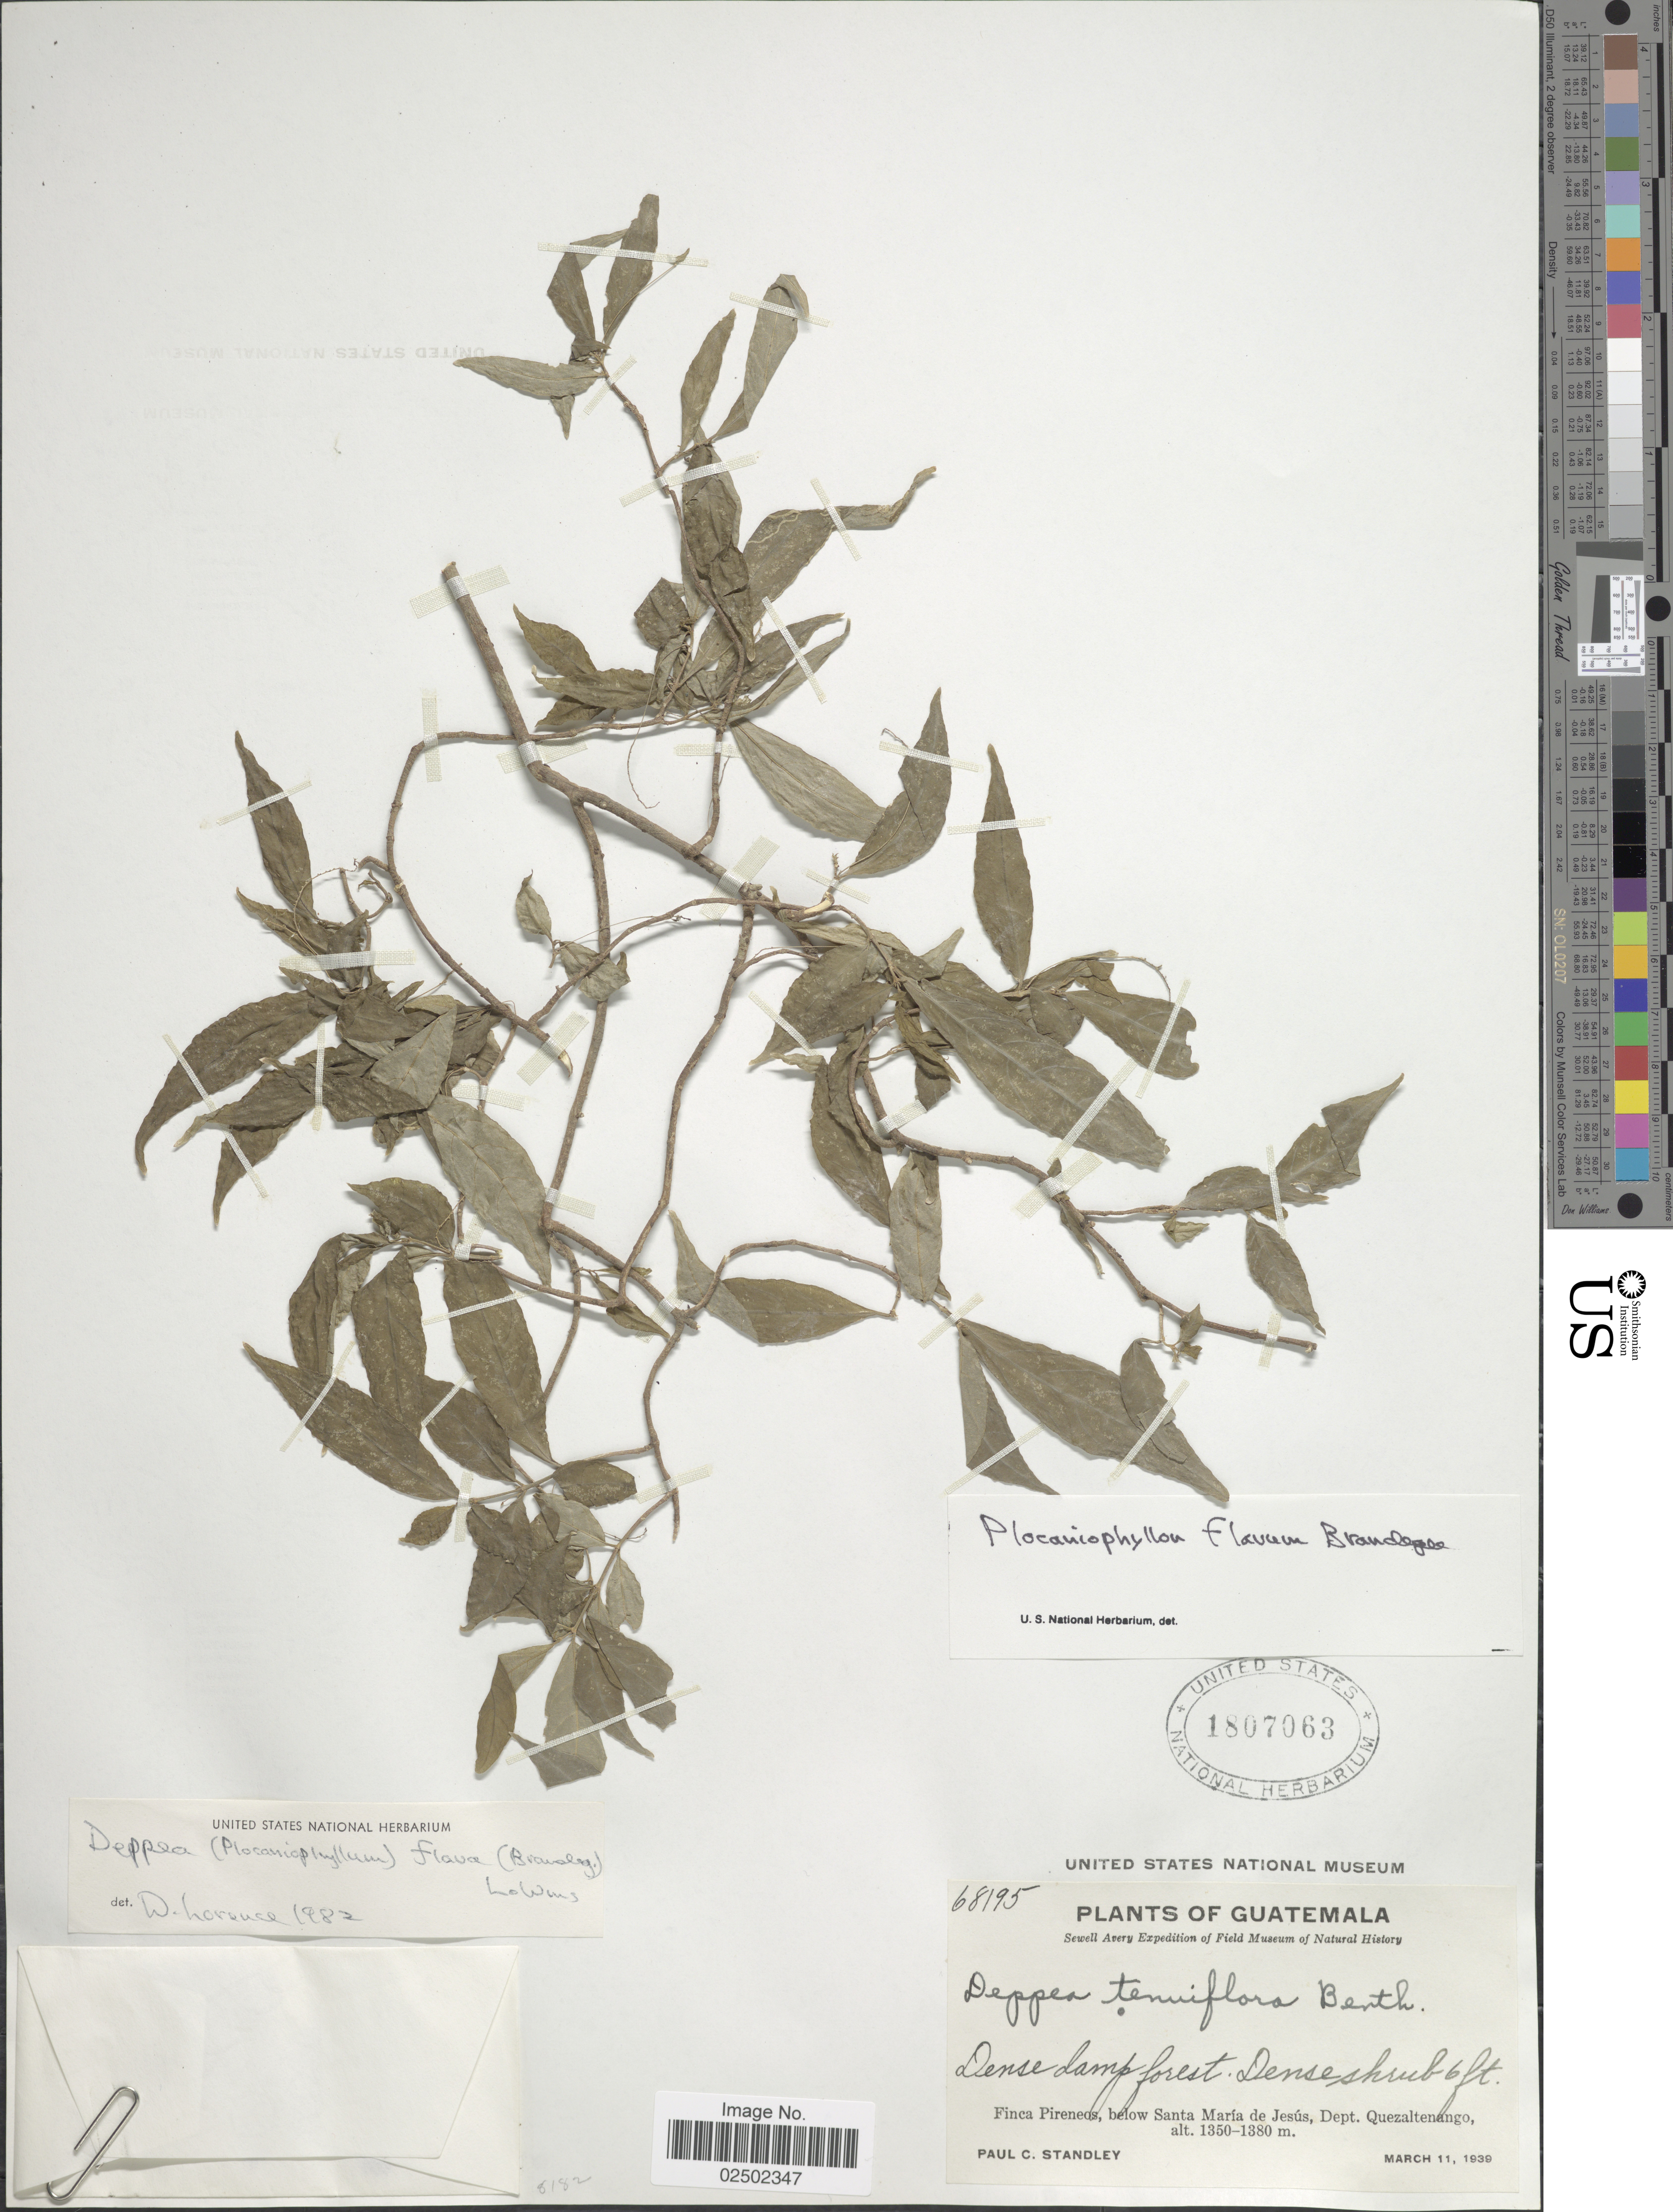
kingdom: Plantae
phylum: Tracheophyta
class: Magnoliopsida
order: Gentianales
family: Rubiaceae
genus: Plocaniophyllon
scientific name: Plocaniophyllon flavum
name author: Brandegee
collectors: P. C. Standley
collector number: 68195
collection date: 1939-03-11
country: Guatemala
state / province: Quetzaltenango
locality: Finca Pireneos, below Santa Maria de Jesus, Dept. Quezaltenango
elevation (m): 1350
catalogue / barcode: US 1807063